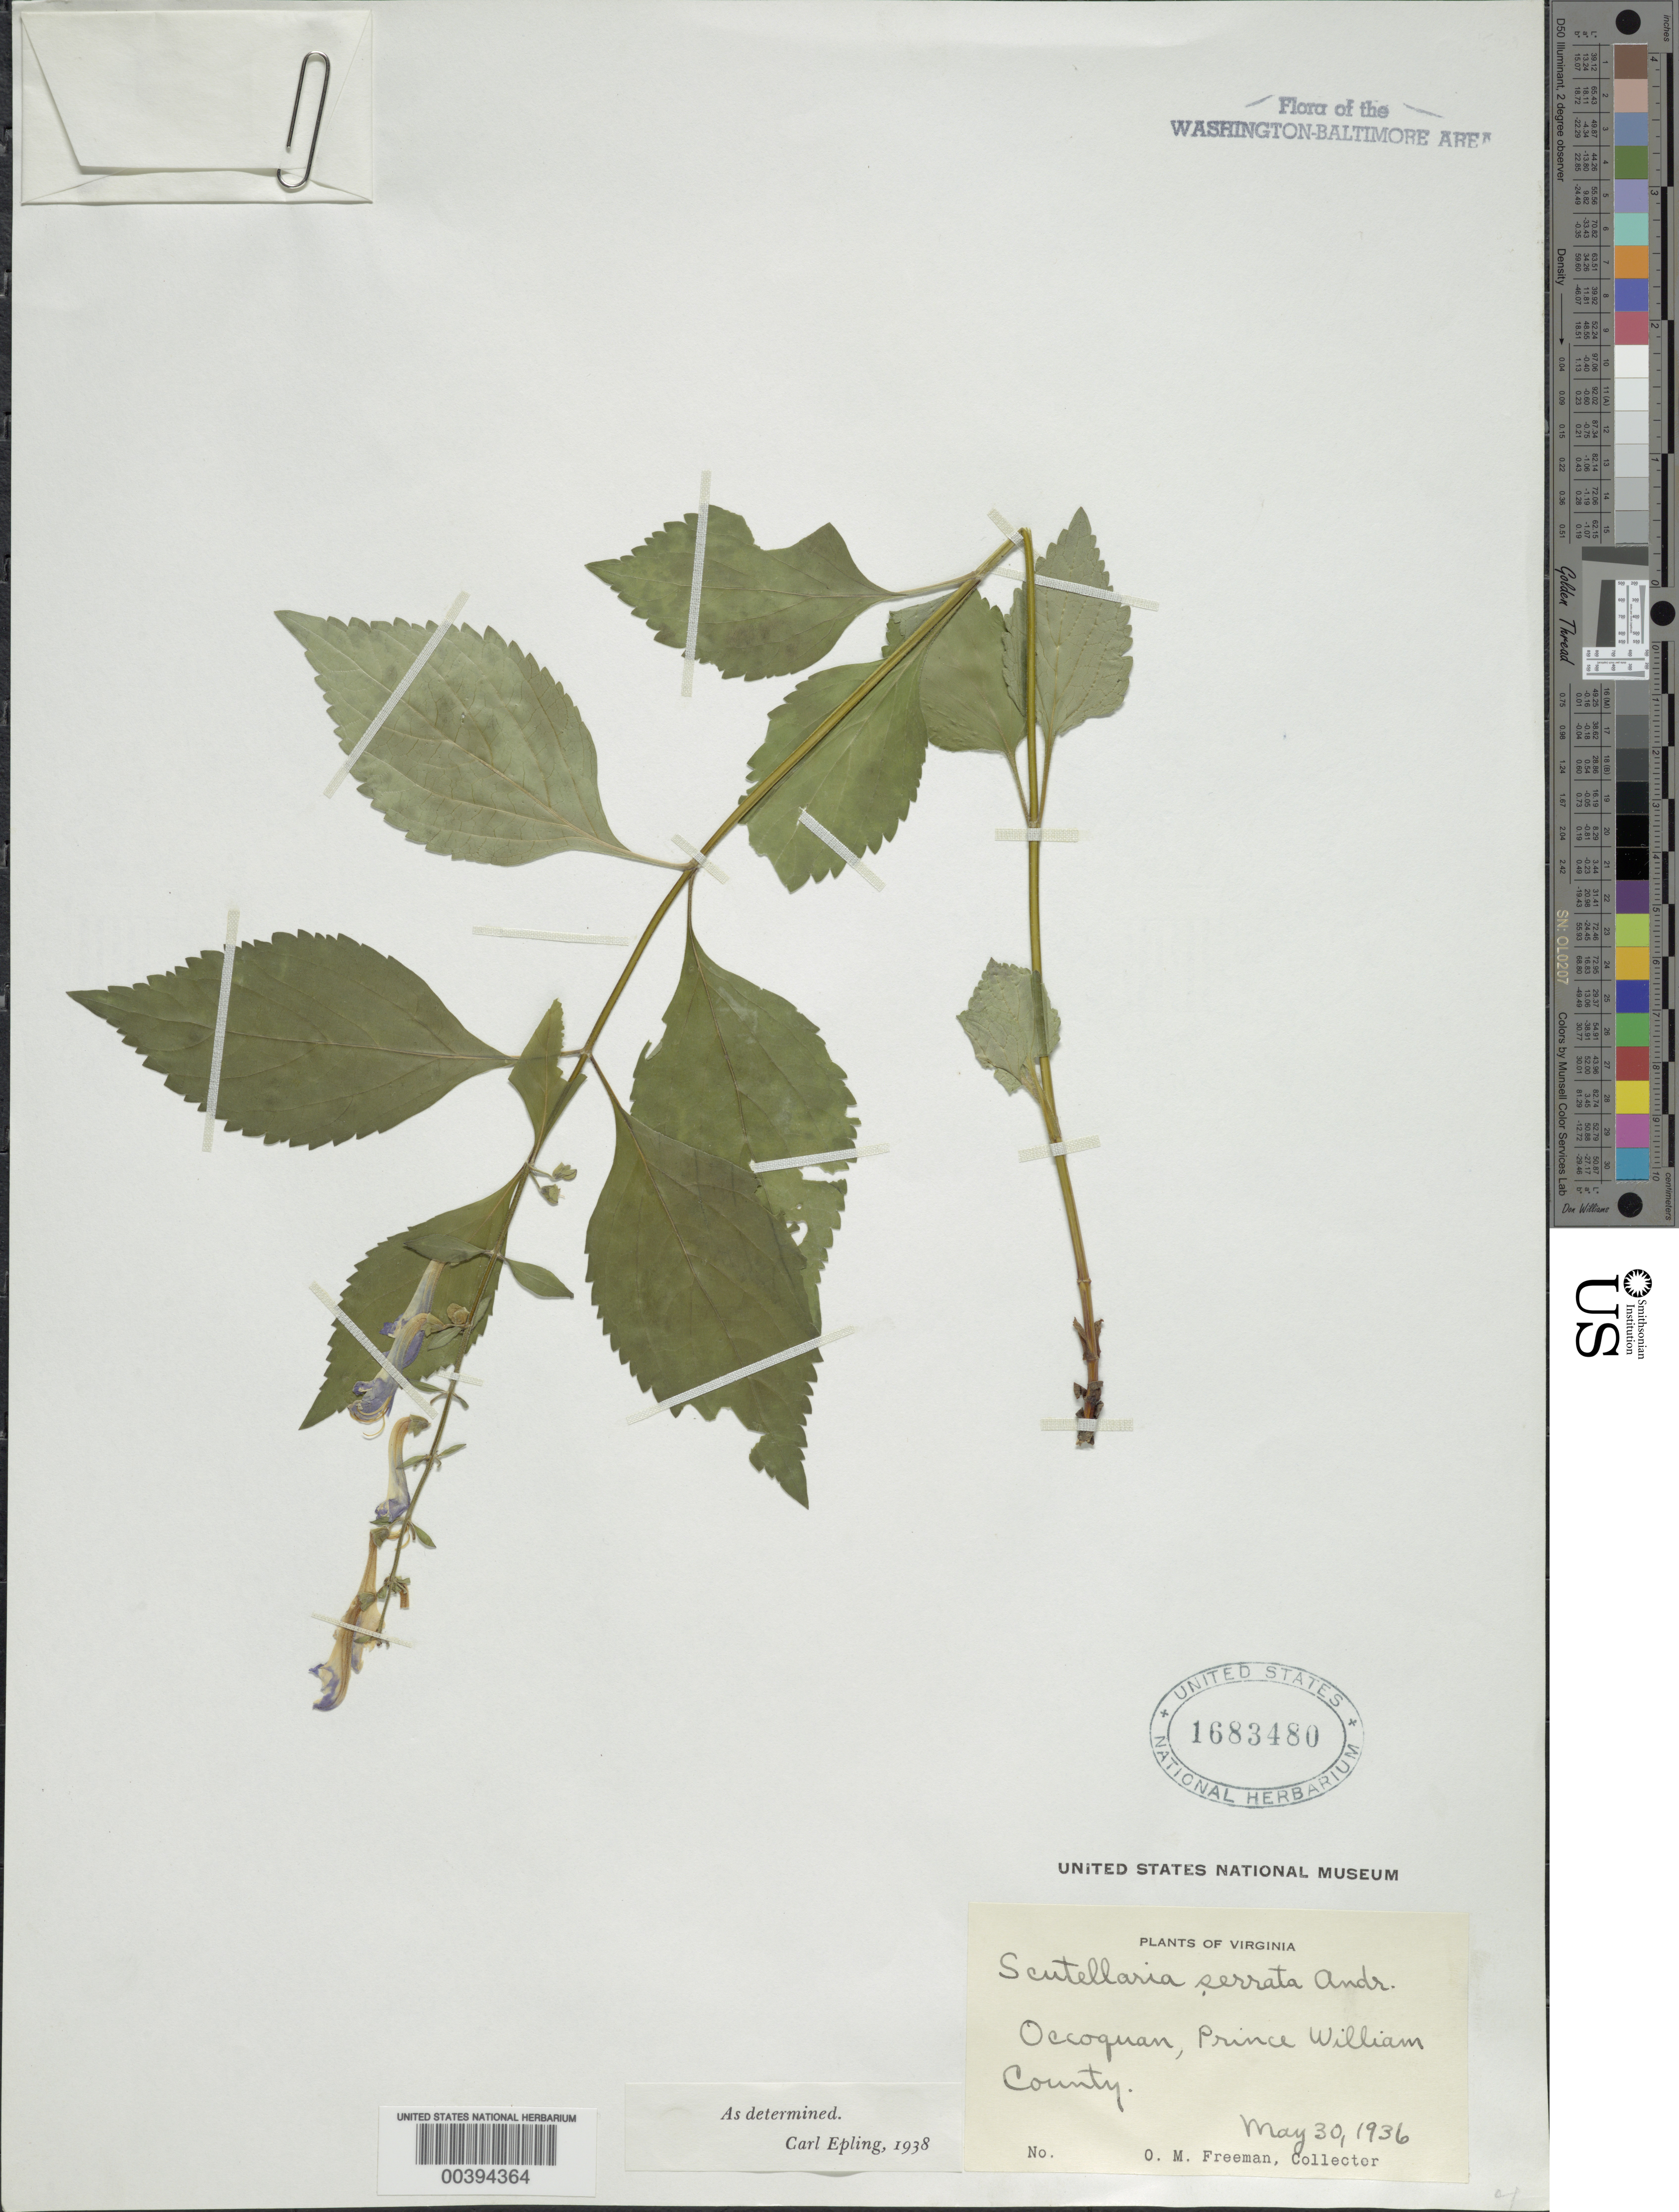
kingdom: Plantae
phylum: Tracheophyta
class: Magnoliopsida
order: Lamiales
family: Lamiaceae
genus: Scutellaria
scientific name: Scutellaria serrata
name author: Andrews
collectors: O. Freeman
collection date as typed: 30 May 1936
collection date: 1936-05-30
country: United States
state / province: Virginia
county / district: Prince William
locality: Occoquan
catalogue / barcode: US 1683480